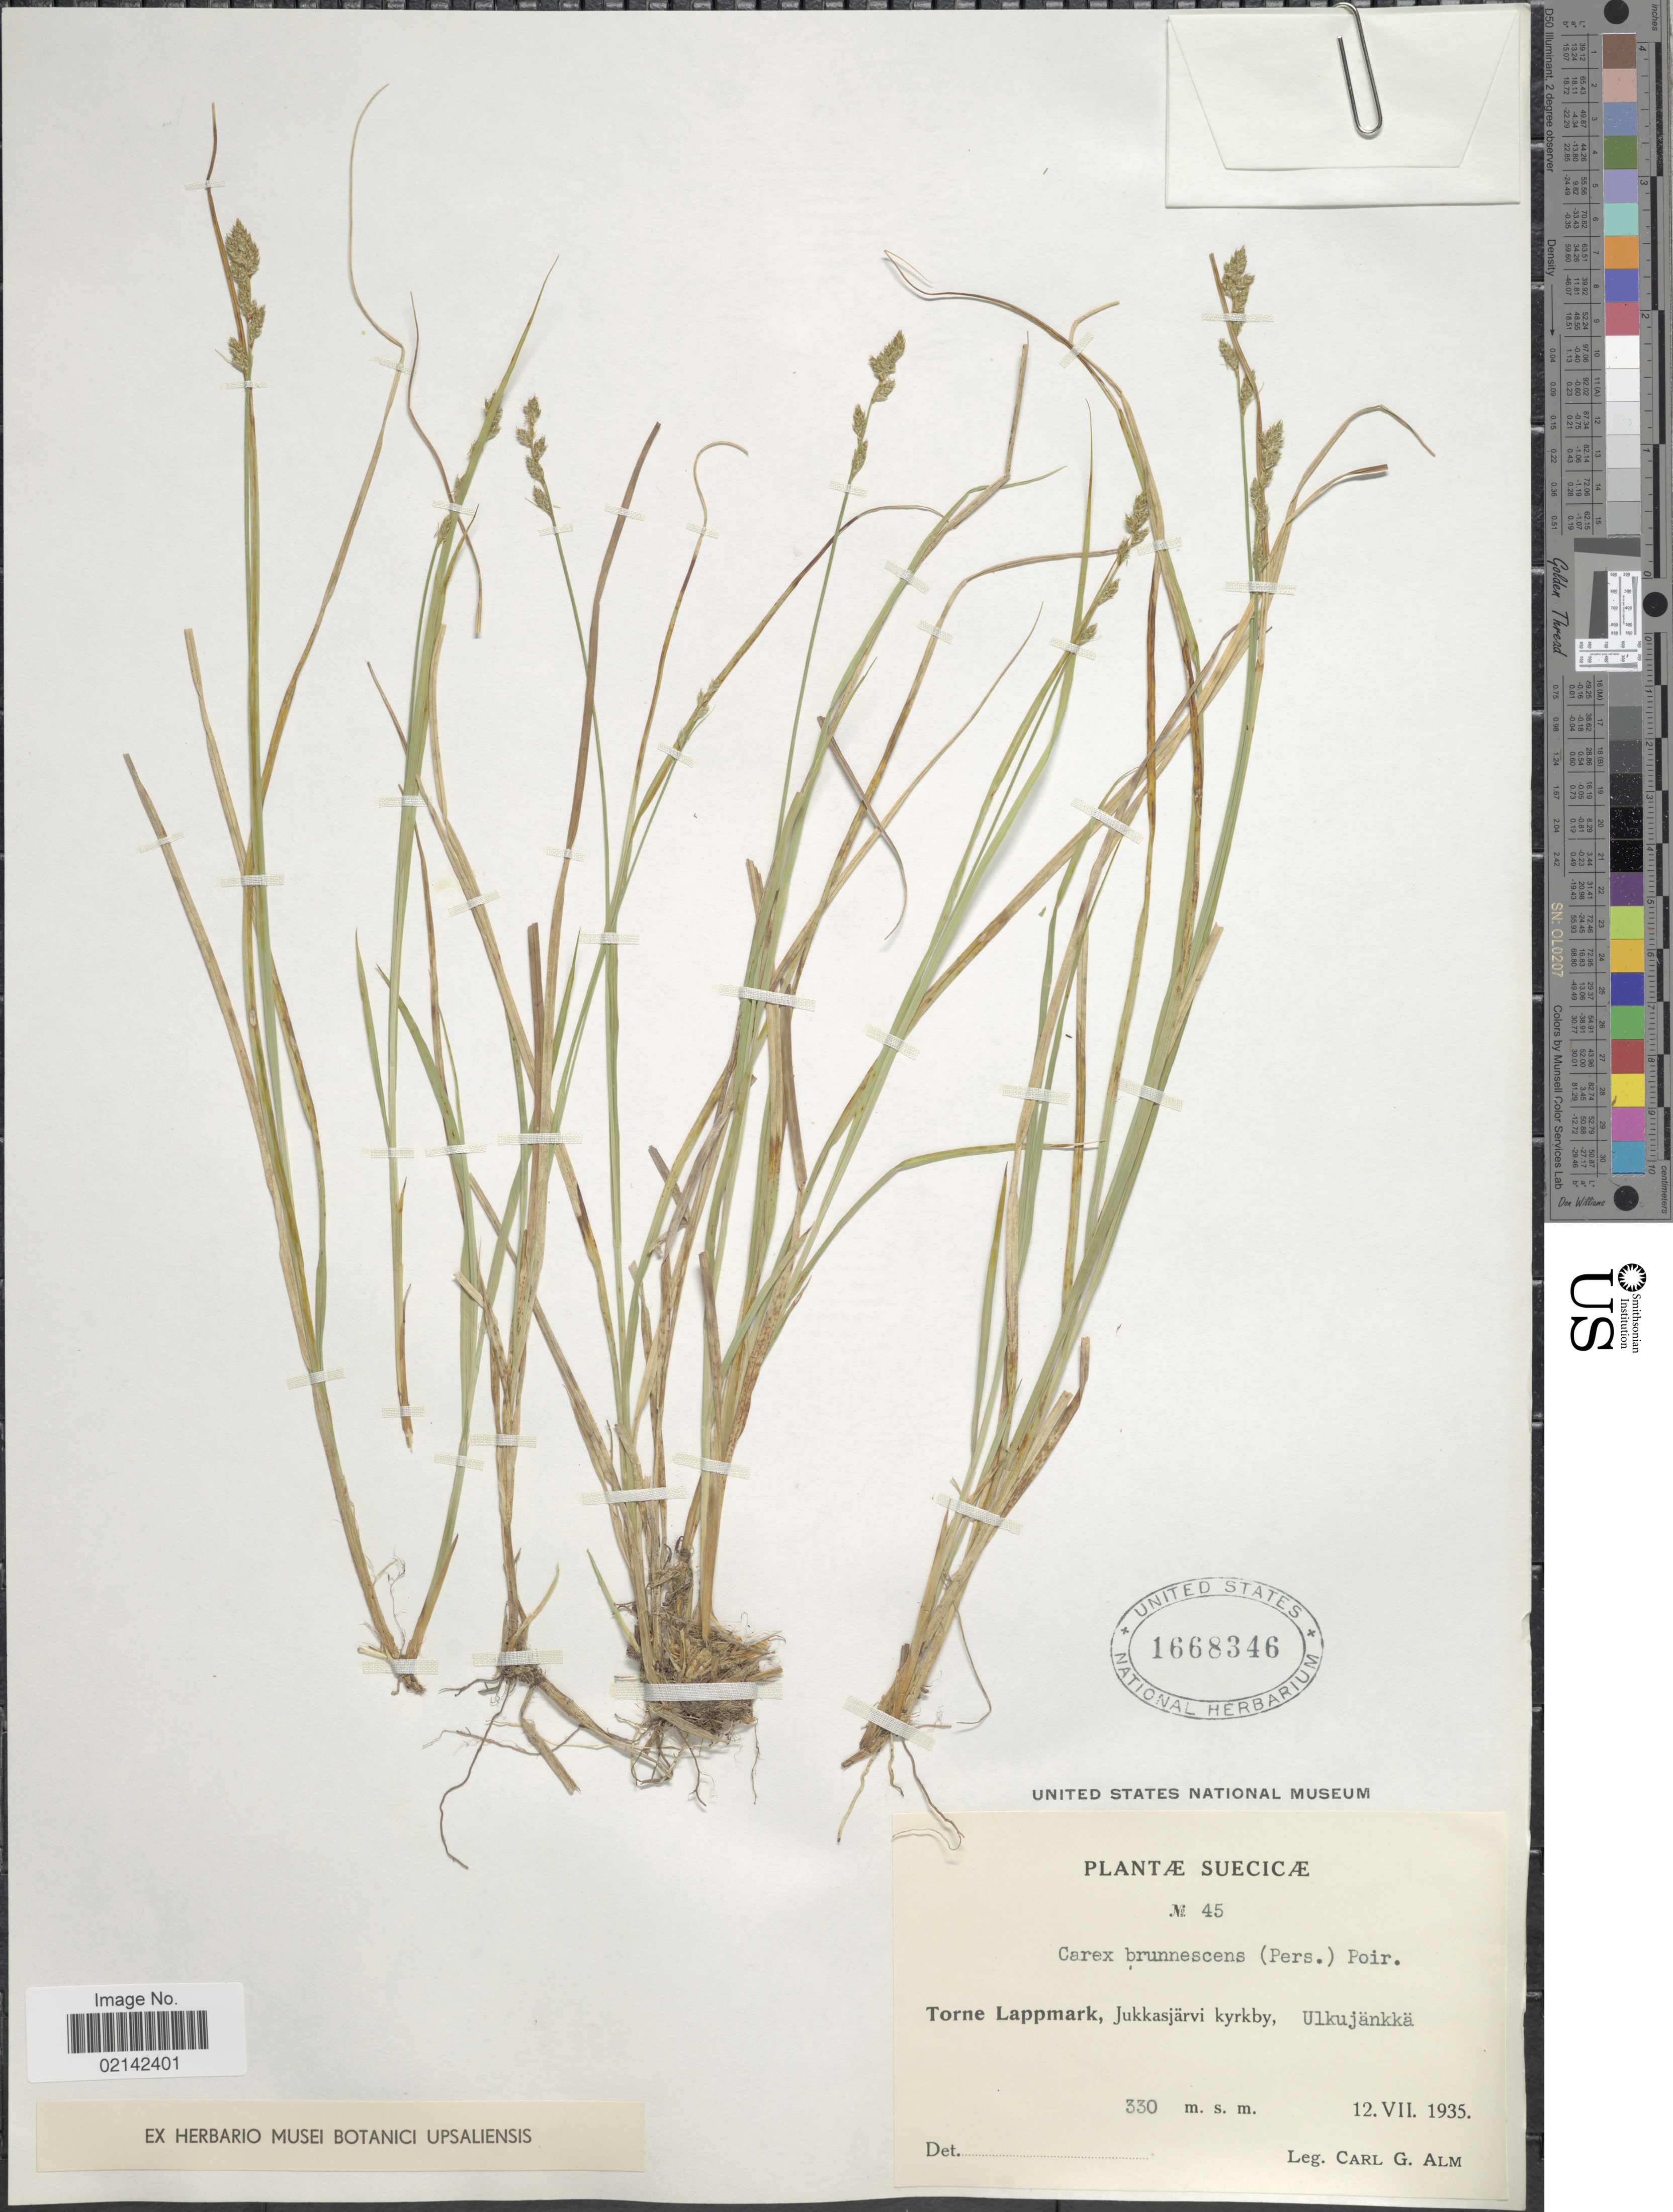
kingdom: Plantae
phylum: Tracheophyta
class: Liliopsida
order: Poales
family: Cyperaceae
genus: Carex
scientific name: Carex brunnescens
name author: (Pers.) Poir.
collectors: C. G. Alm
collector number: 45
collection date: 1935-07-12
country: Sweden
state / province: Norrbotten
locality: Suecicae, Torne Lappmark, Jukkasjarvi kyrkby, Ulkujankka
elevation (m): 330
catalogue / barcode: US 1668346